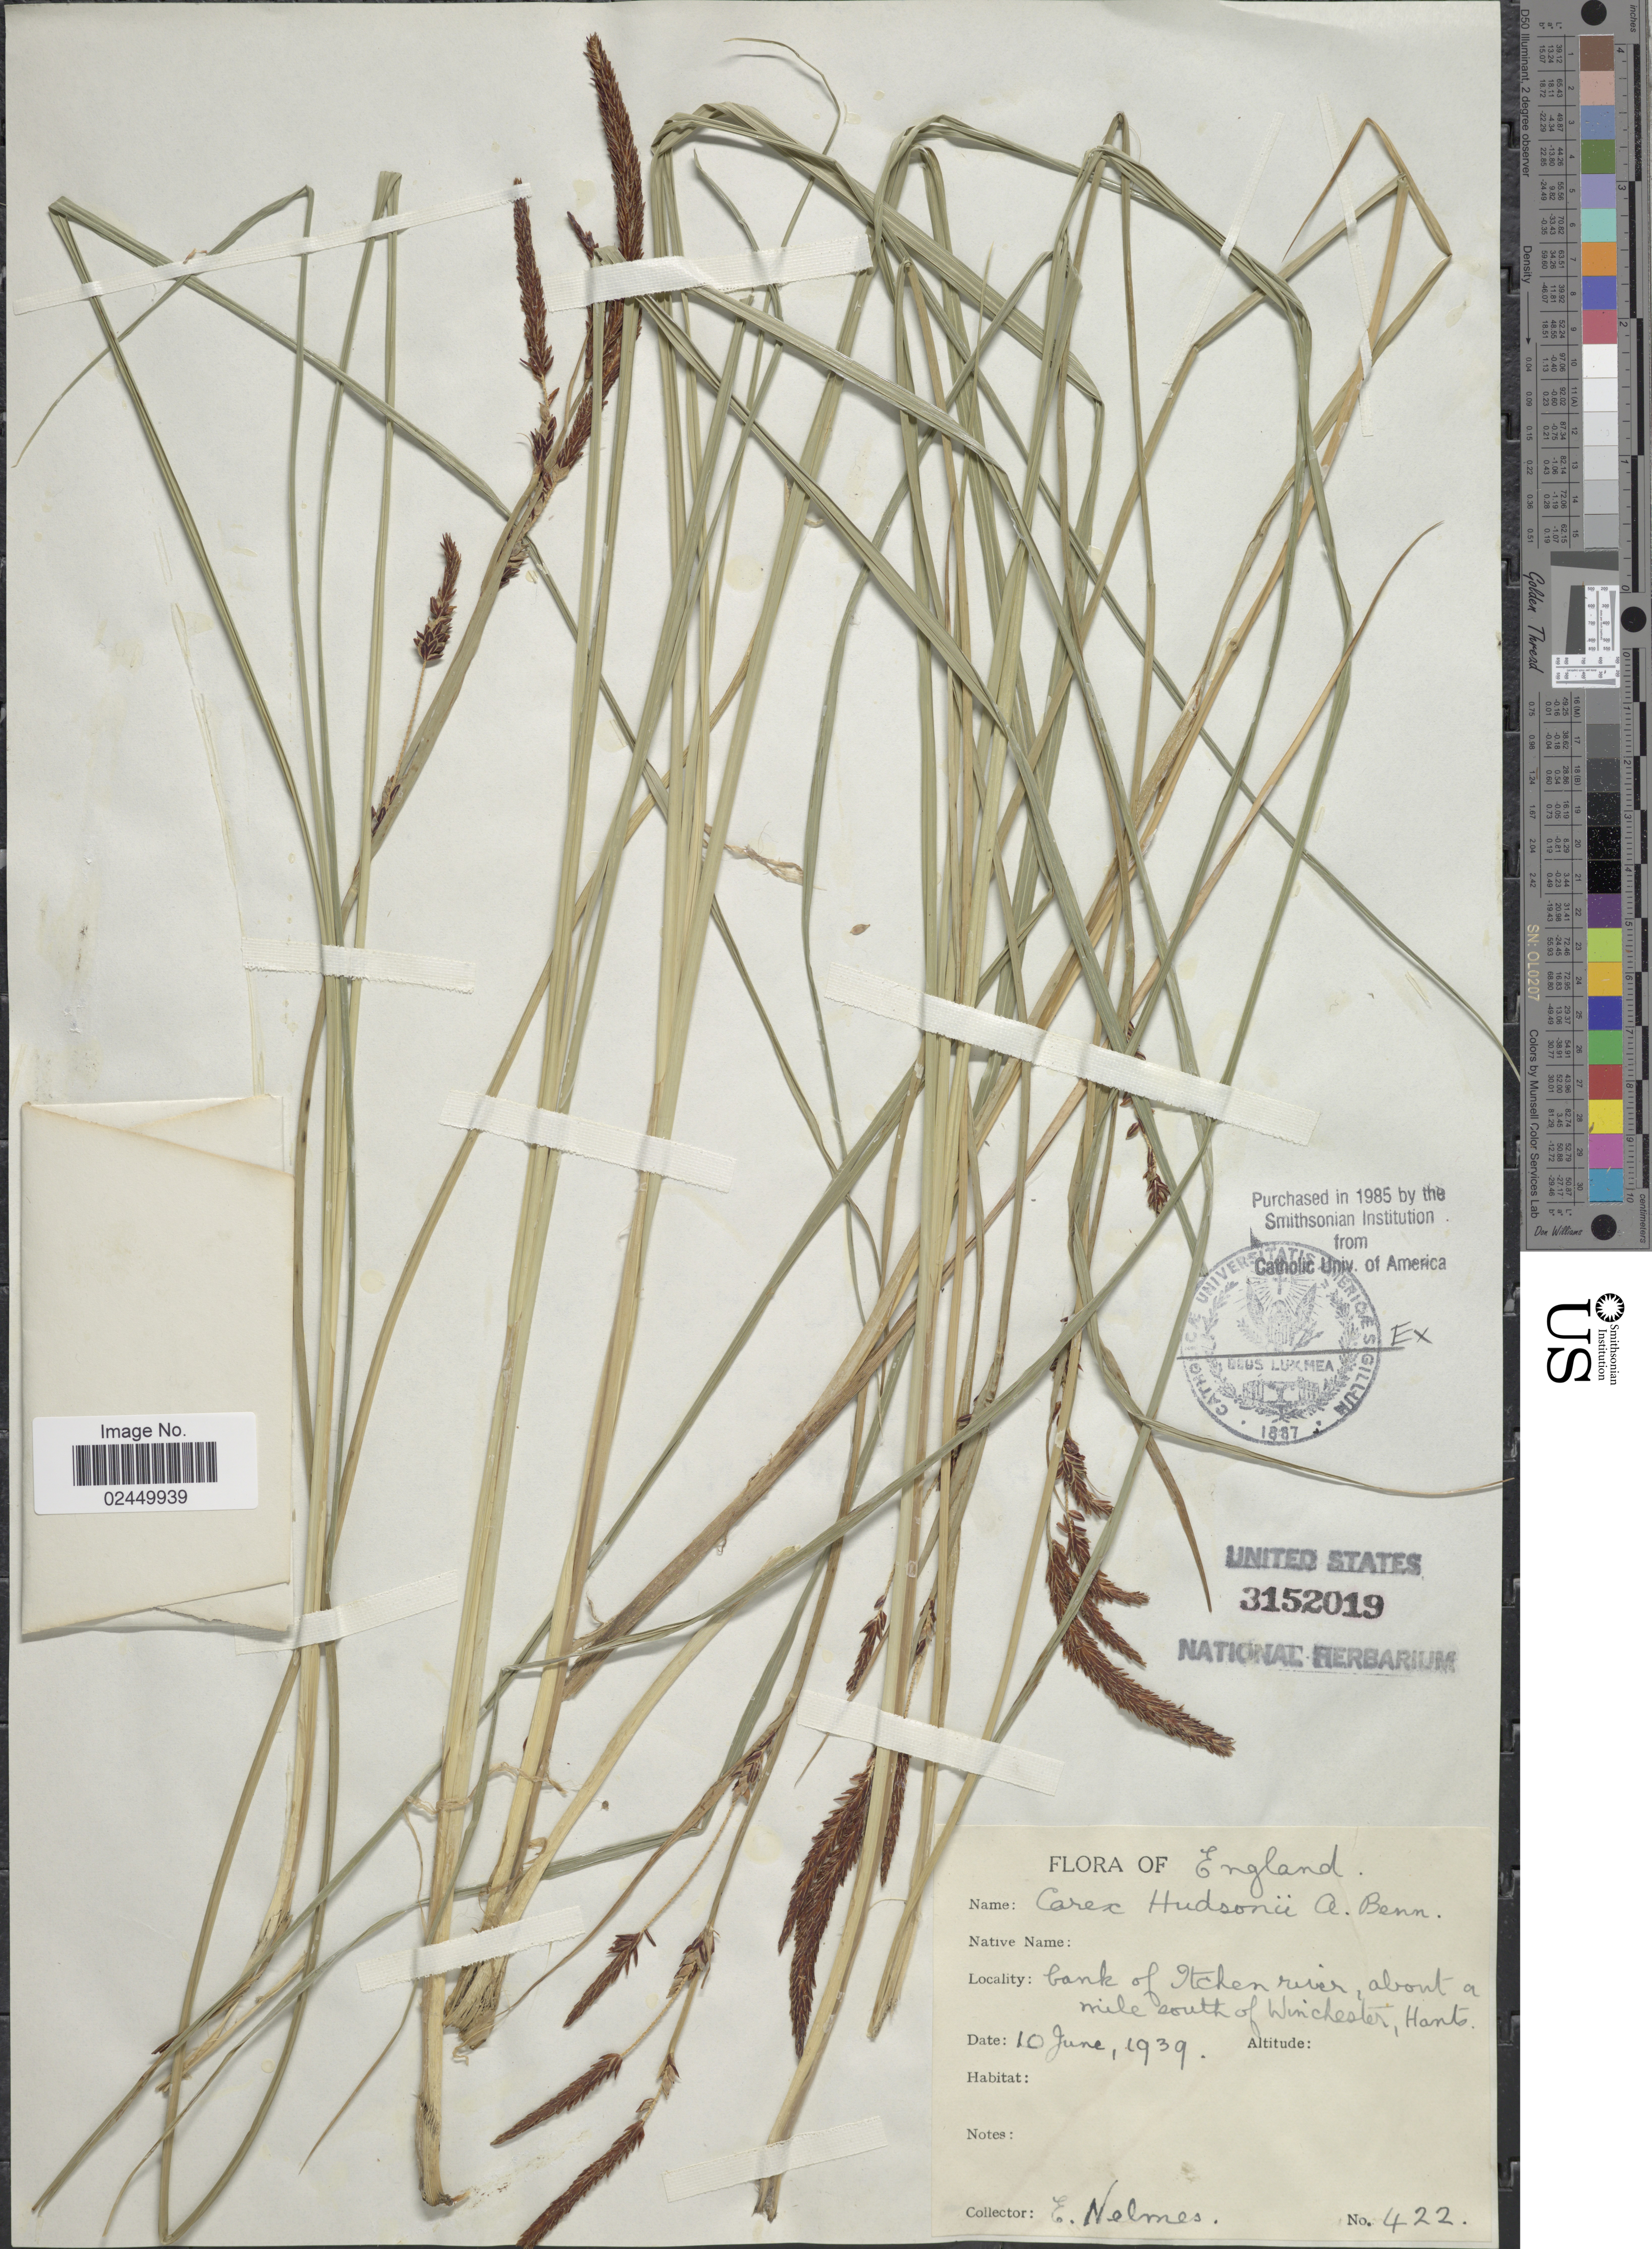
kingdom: Plantae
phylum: Tracheophyta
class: Liliopsida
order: Poales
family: Cyperaceae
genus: Carex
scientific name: Carex elata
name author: All.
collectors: E. Nelmes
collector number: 422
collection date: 1939-06-10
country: United Kingdom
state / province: England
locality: Bank of Itchen river, about a mile south of Winchester, Hants.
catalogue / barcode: US 3152019